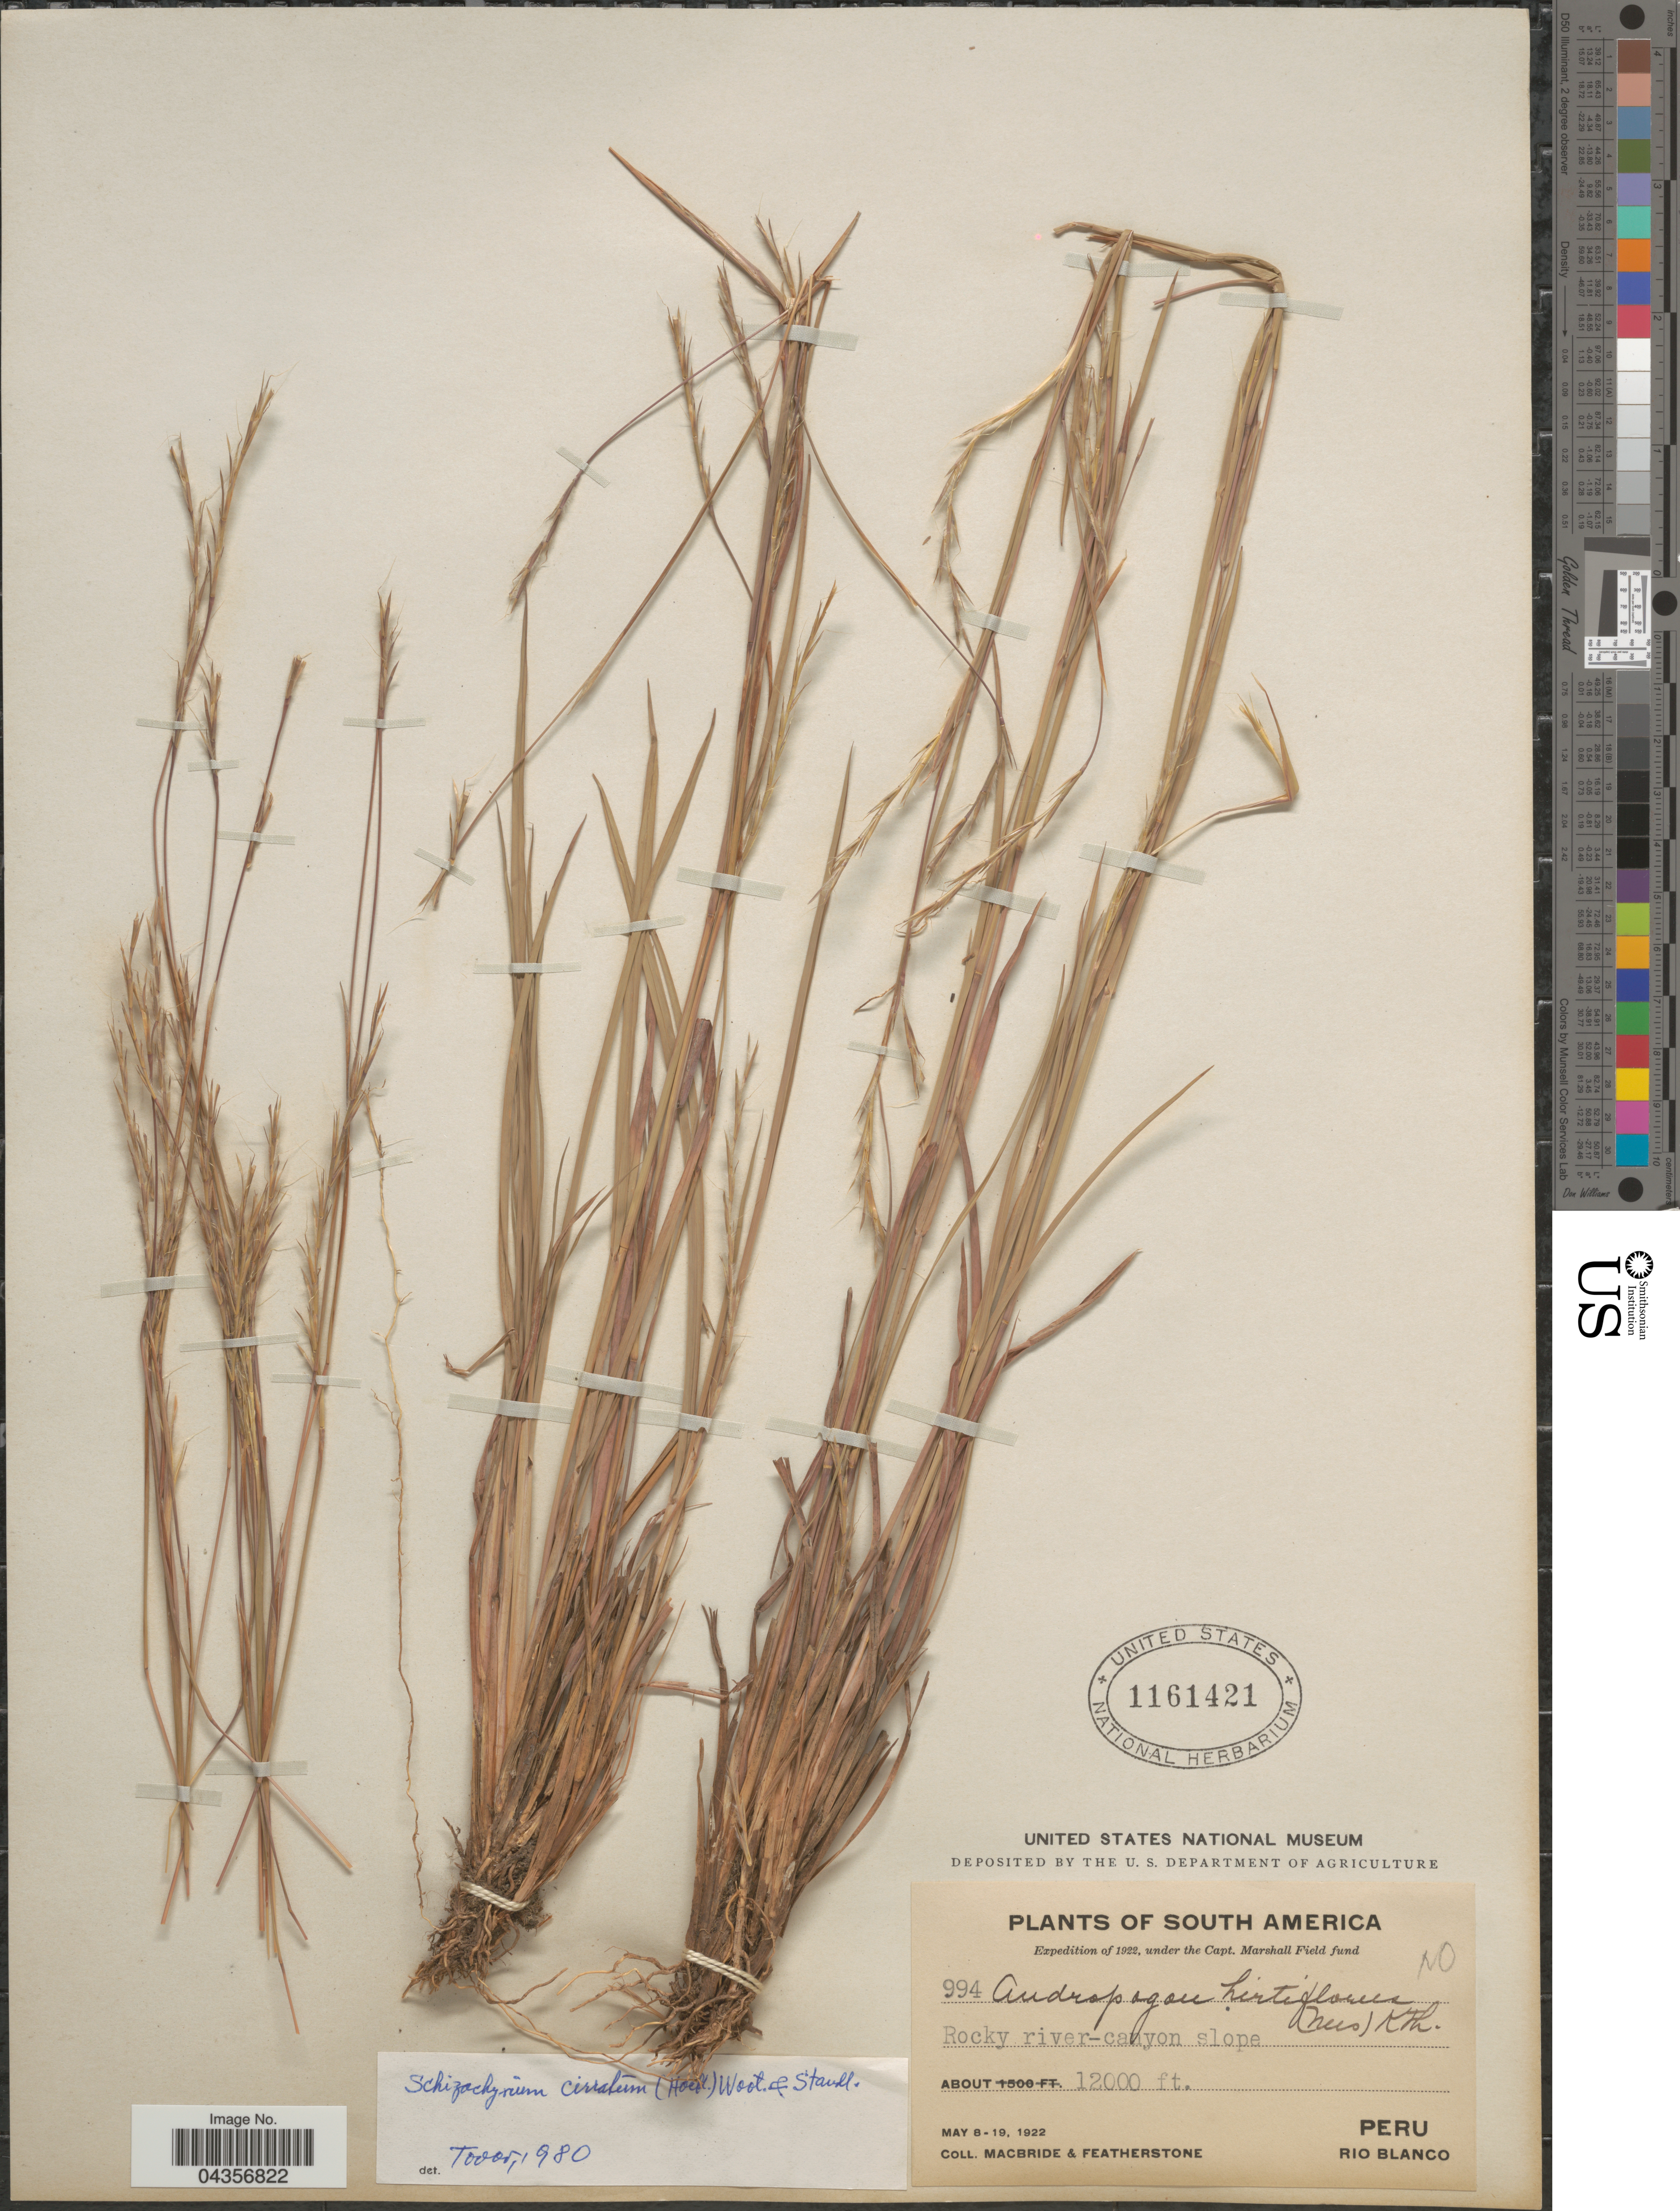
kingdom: Plantae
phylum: Tracheophyta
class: Liliopsida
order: Poales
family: Poaceae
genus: Schizachyrium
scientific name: Schizachyrium sanguineum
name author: (Retz.) Alston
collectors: Macbride, -- & -. Featherstone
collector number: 994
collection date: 1922-05-08/1922-05-19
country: Peru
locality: Expedition of 1922. Rio Blanco.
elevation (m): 3658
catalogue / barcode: US 1161421